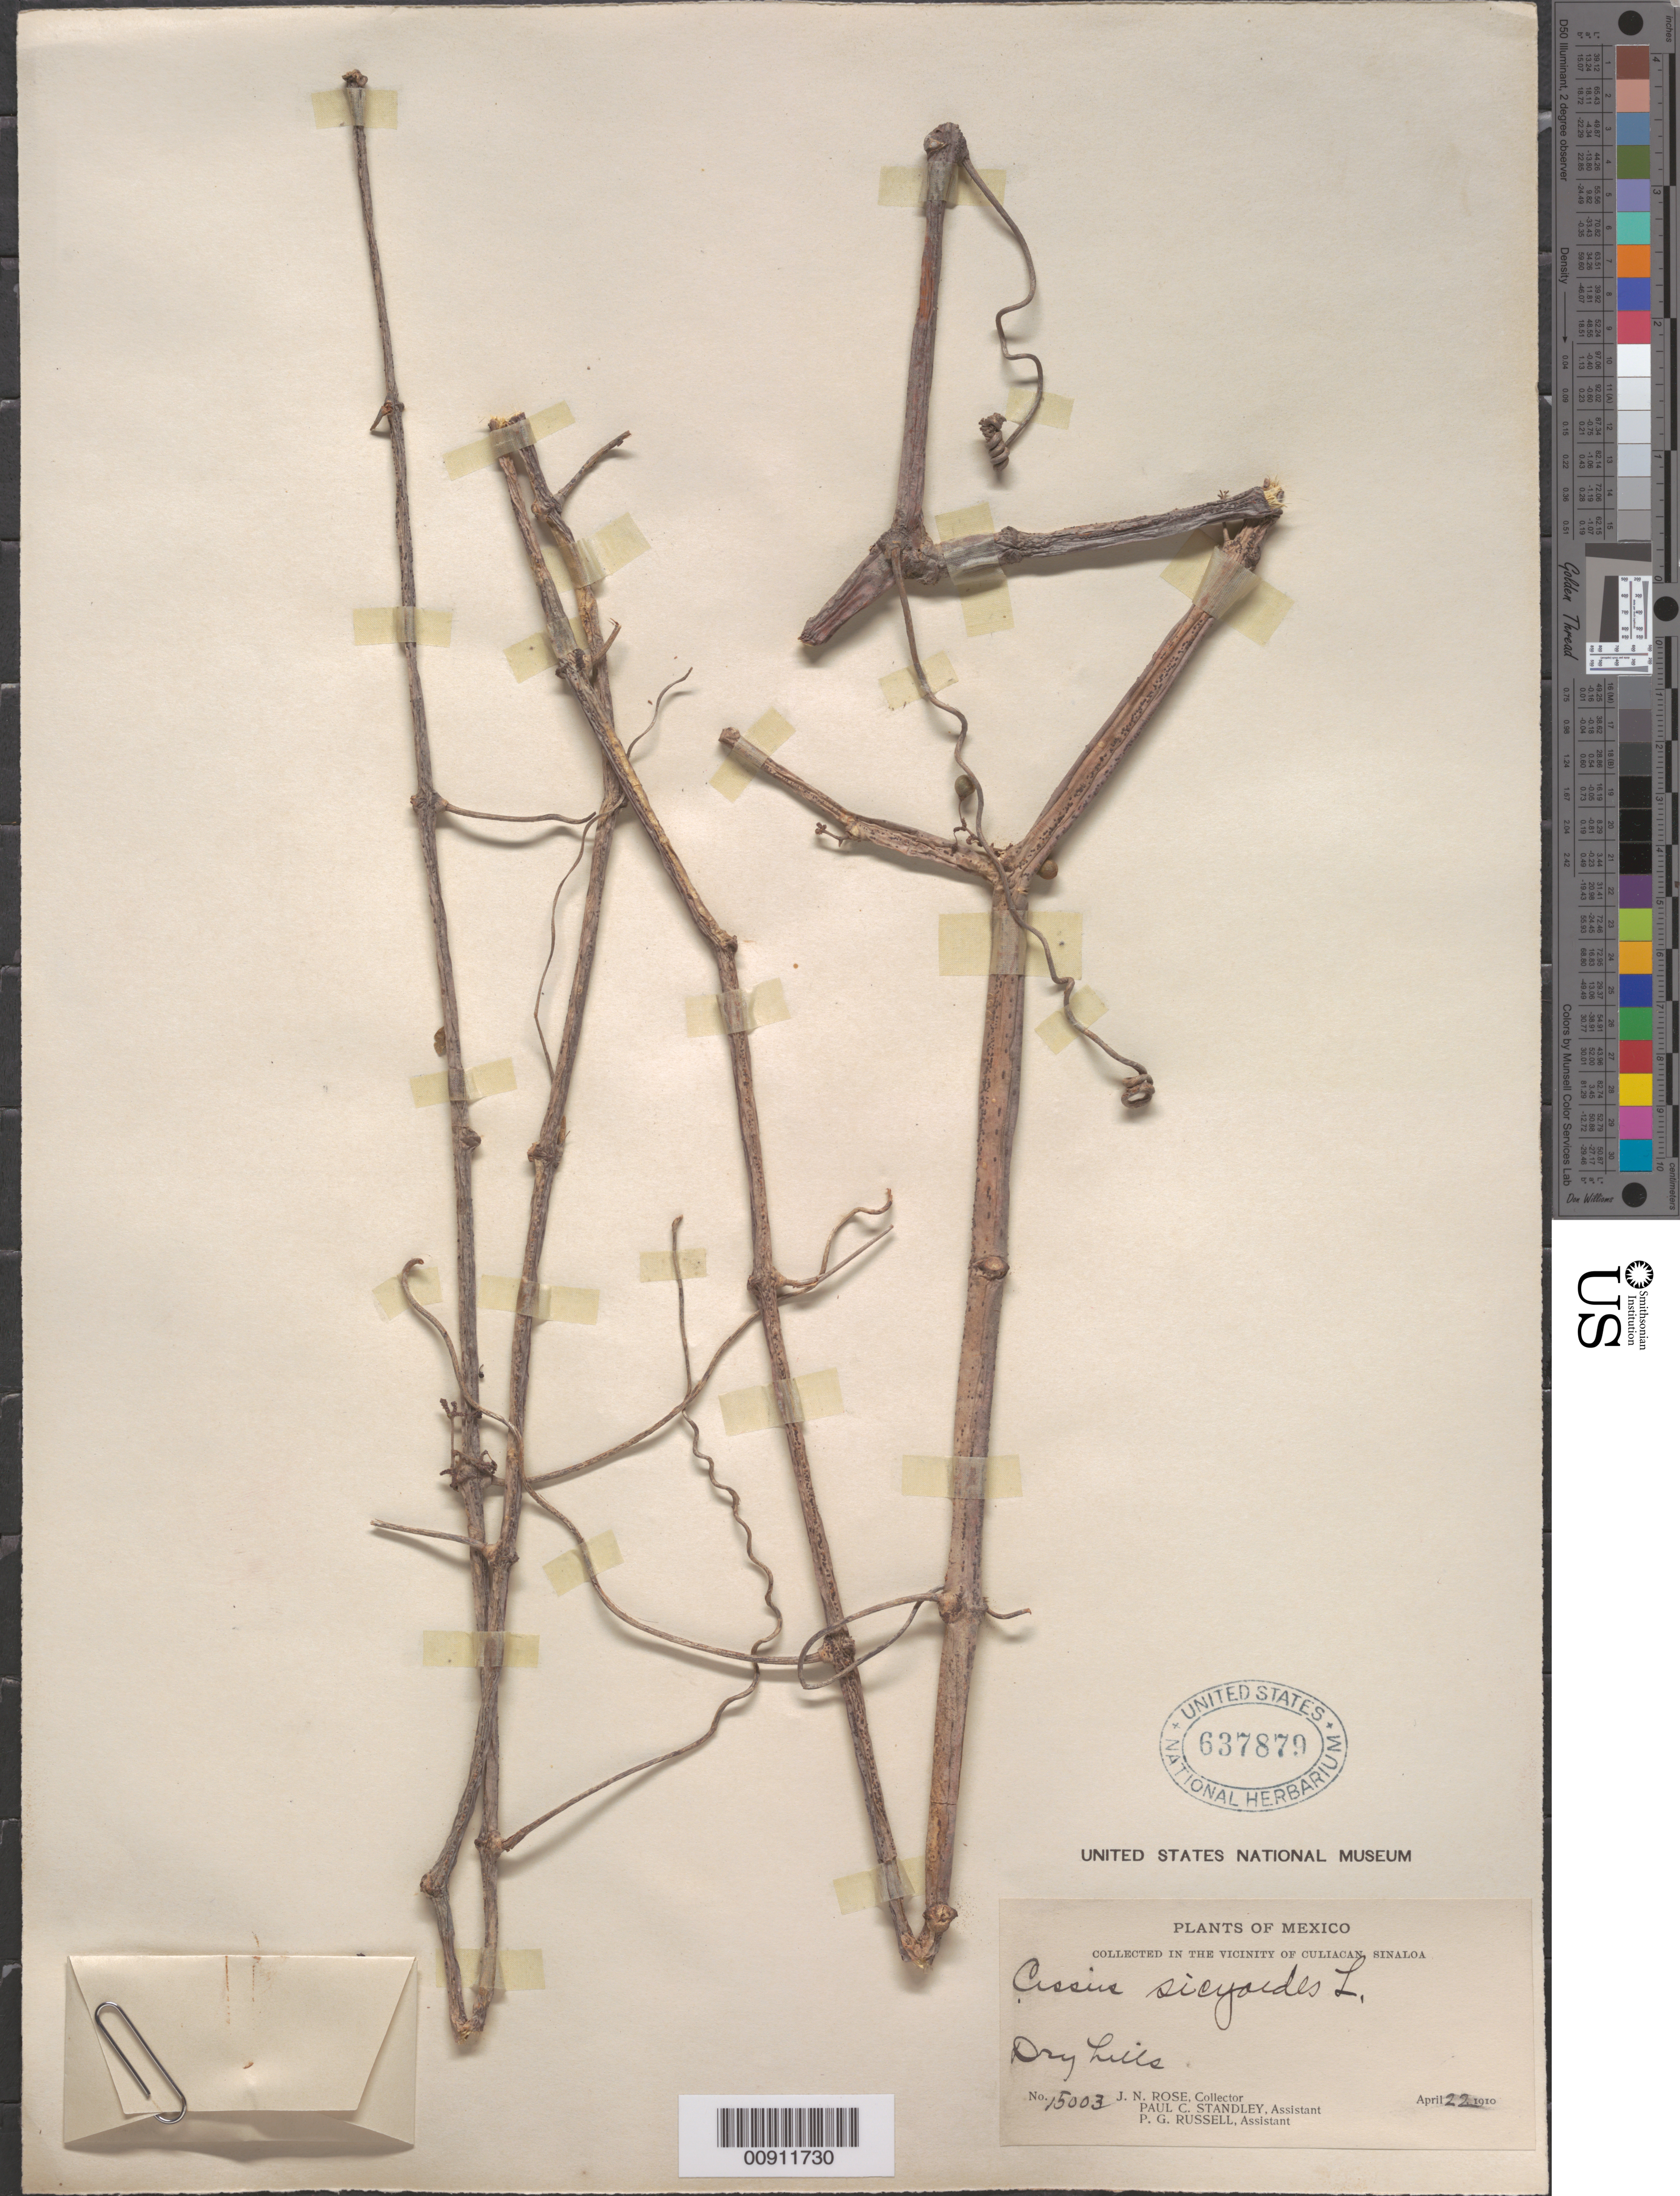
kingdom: Plantae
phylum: Tracheophyta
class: Magnoliopsida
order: Vitales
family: Vitaceae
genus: Cissus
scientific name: Cissus verticillata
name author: (L.) Nicolson & C.E. Jarvis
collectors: J. N. Rose, P. C. Standley & P. G. Russell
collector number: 15003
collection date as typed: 22 Apr 1910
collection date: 1910-04-22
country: Mexico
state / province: Sinaloa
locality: Vicinity of Culiacan, Sinaloa.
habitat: Dry hills.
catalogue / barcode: US 637879